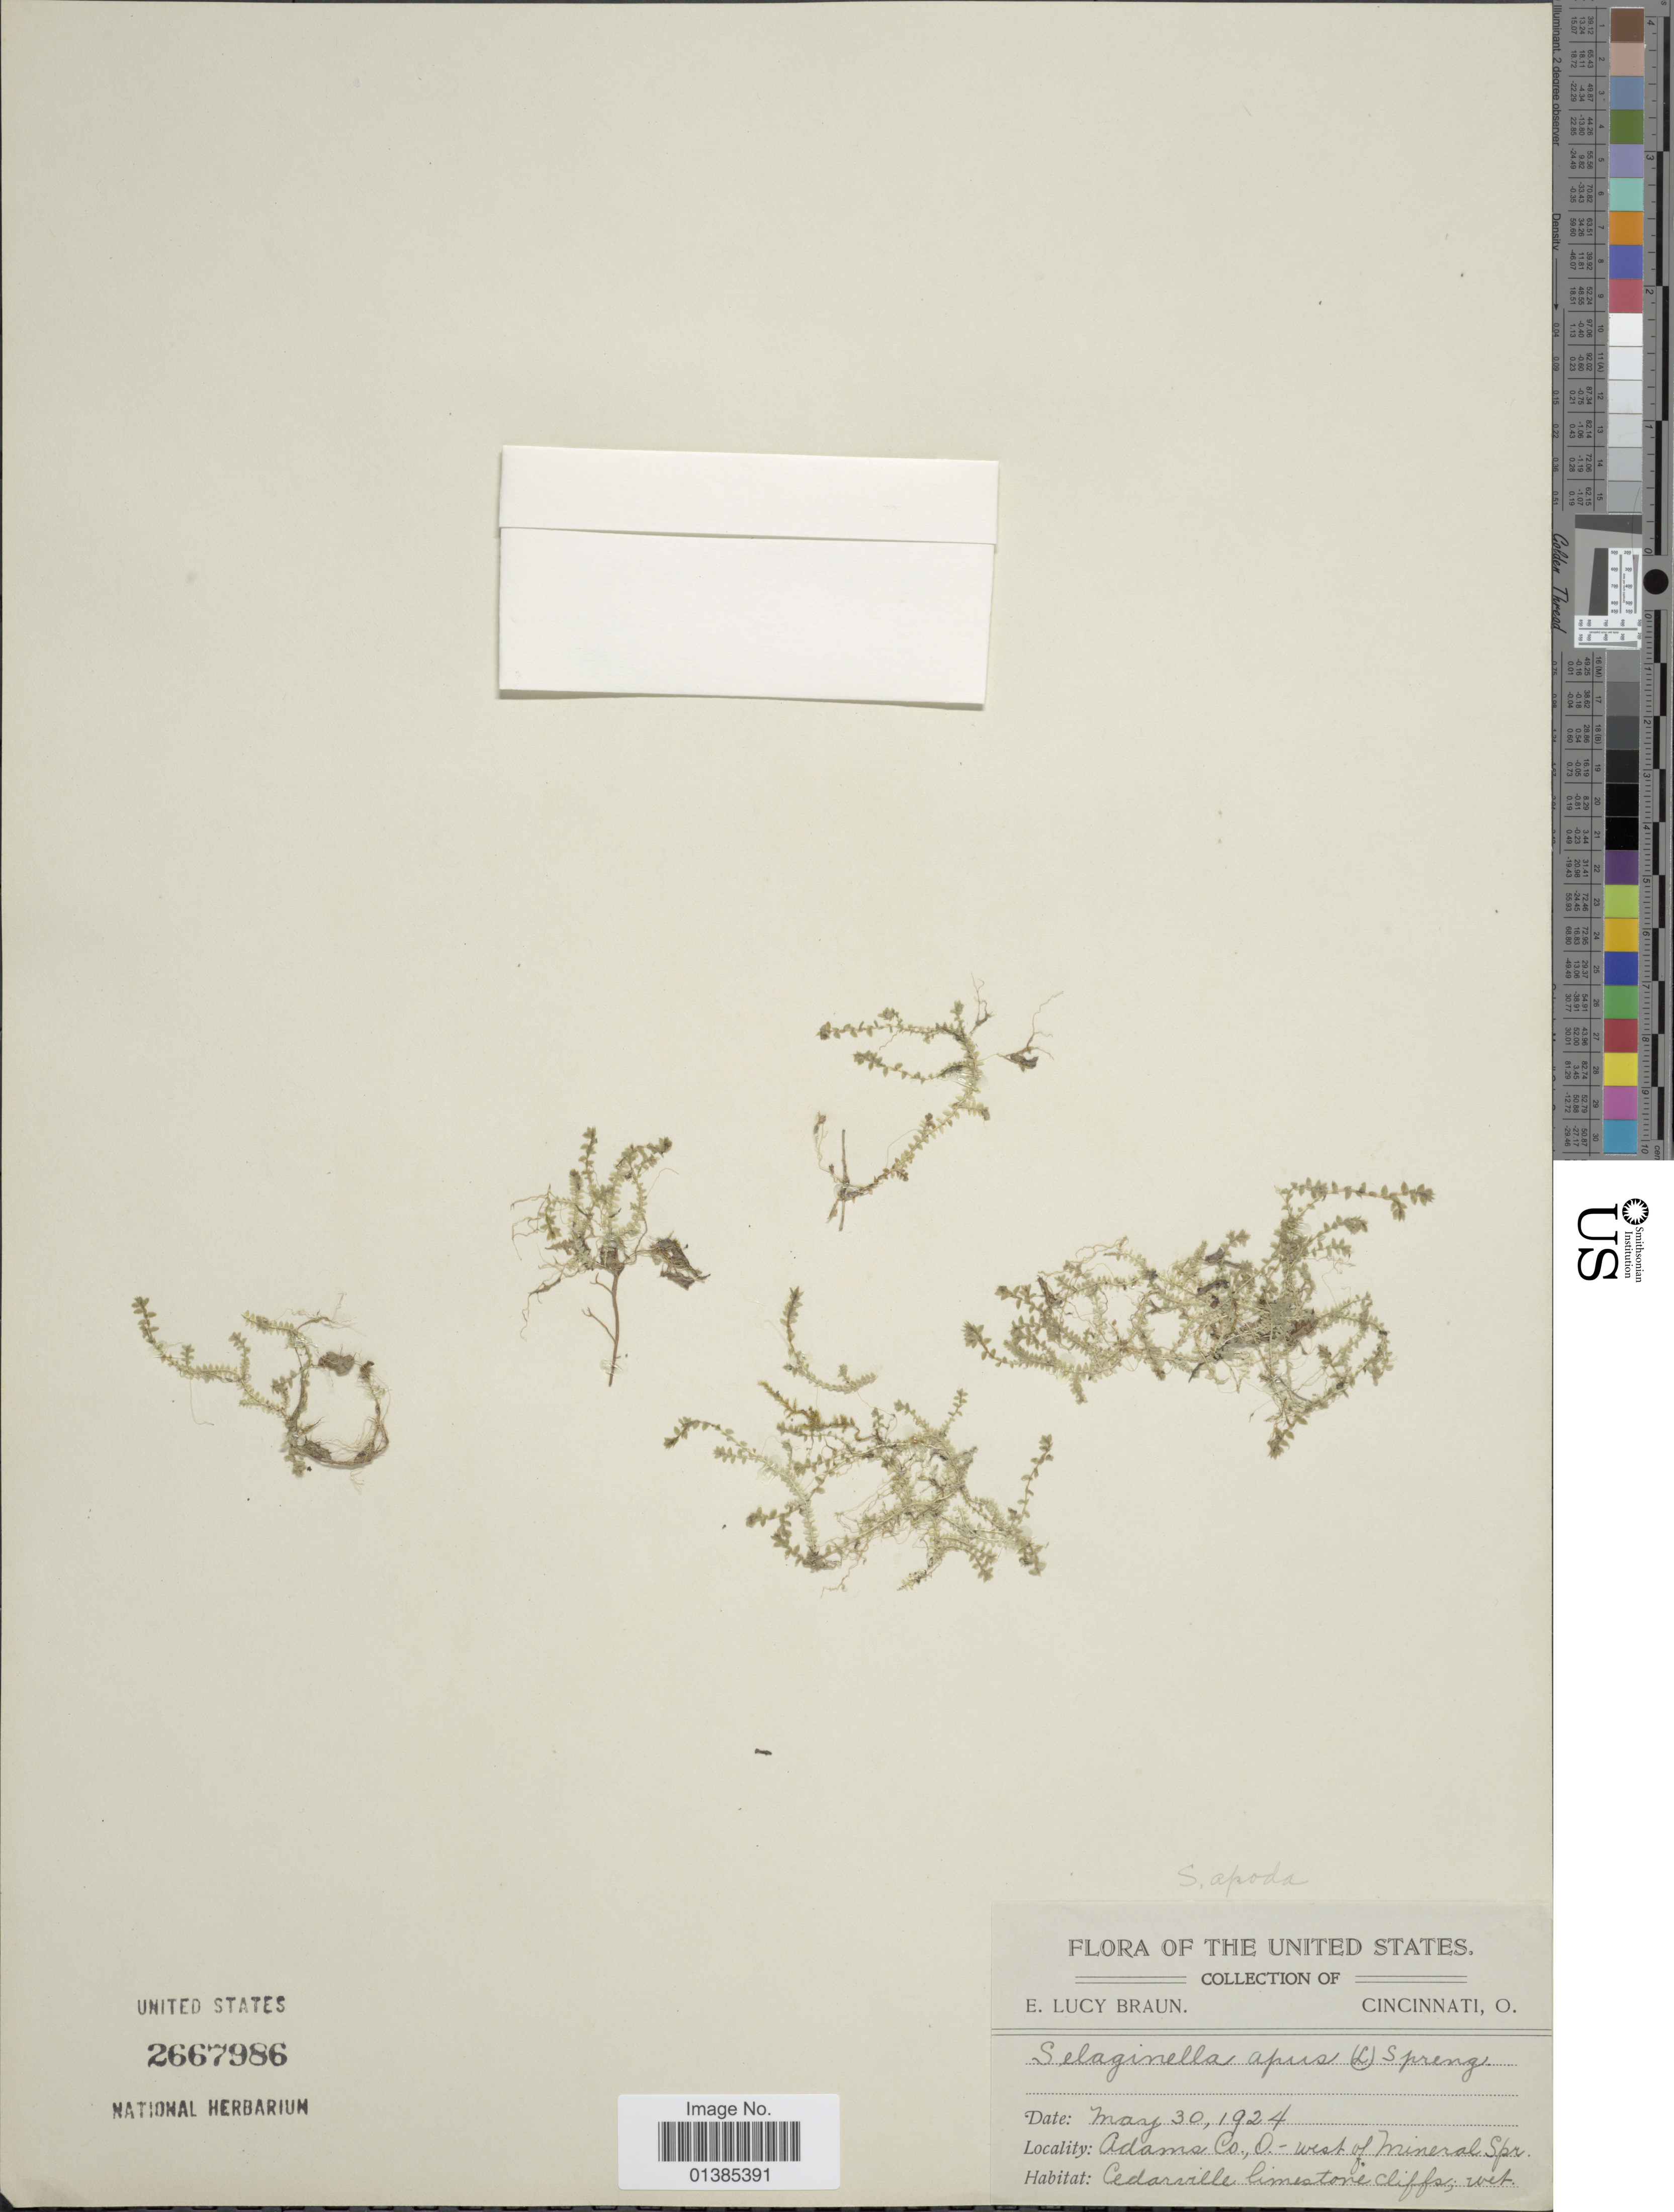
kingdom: Plantae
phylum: Tracheophyta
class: Lycopodiopsida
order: Selaginellales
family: Selaginellaceae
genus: Selaginella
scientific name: Selaginella apus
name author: Spring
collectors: E. L. Braun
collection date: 1924-05-30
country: United States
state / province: Ohio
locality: Adams Co., O.-west of Mineral Spr.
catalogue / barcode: US 2667986